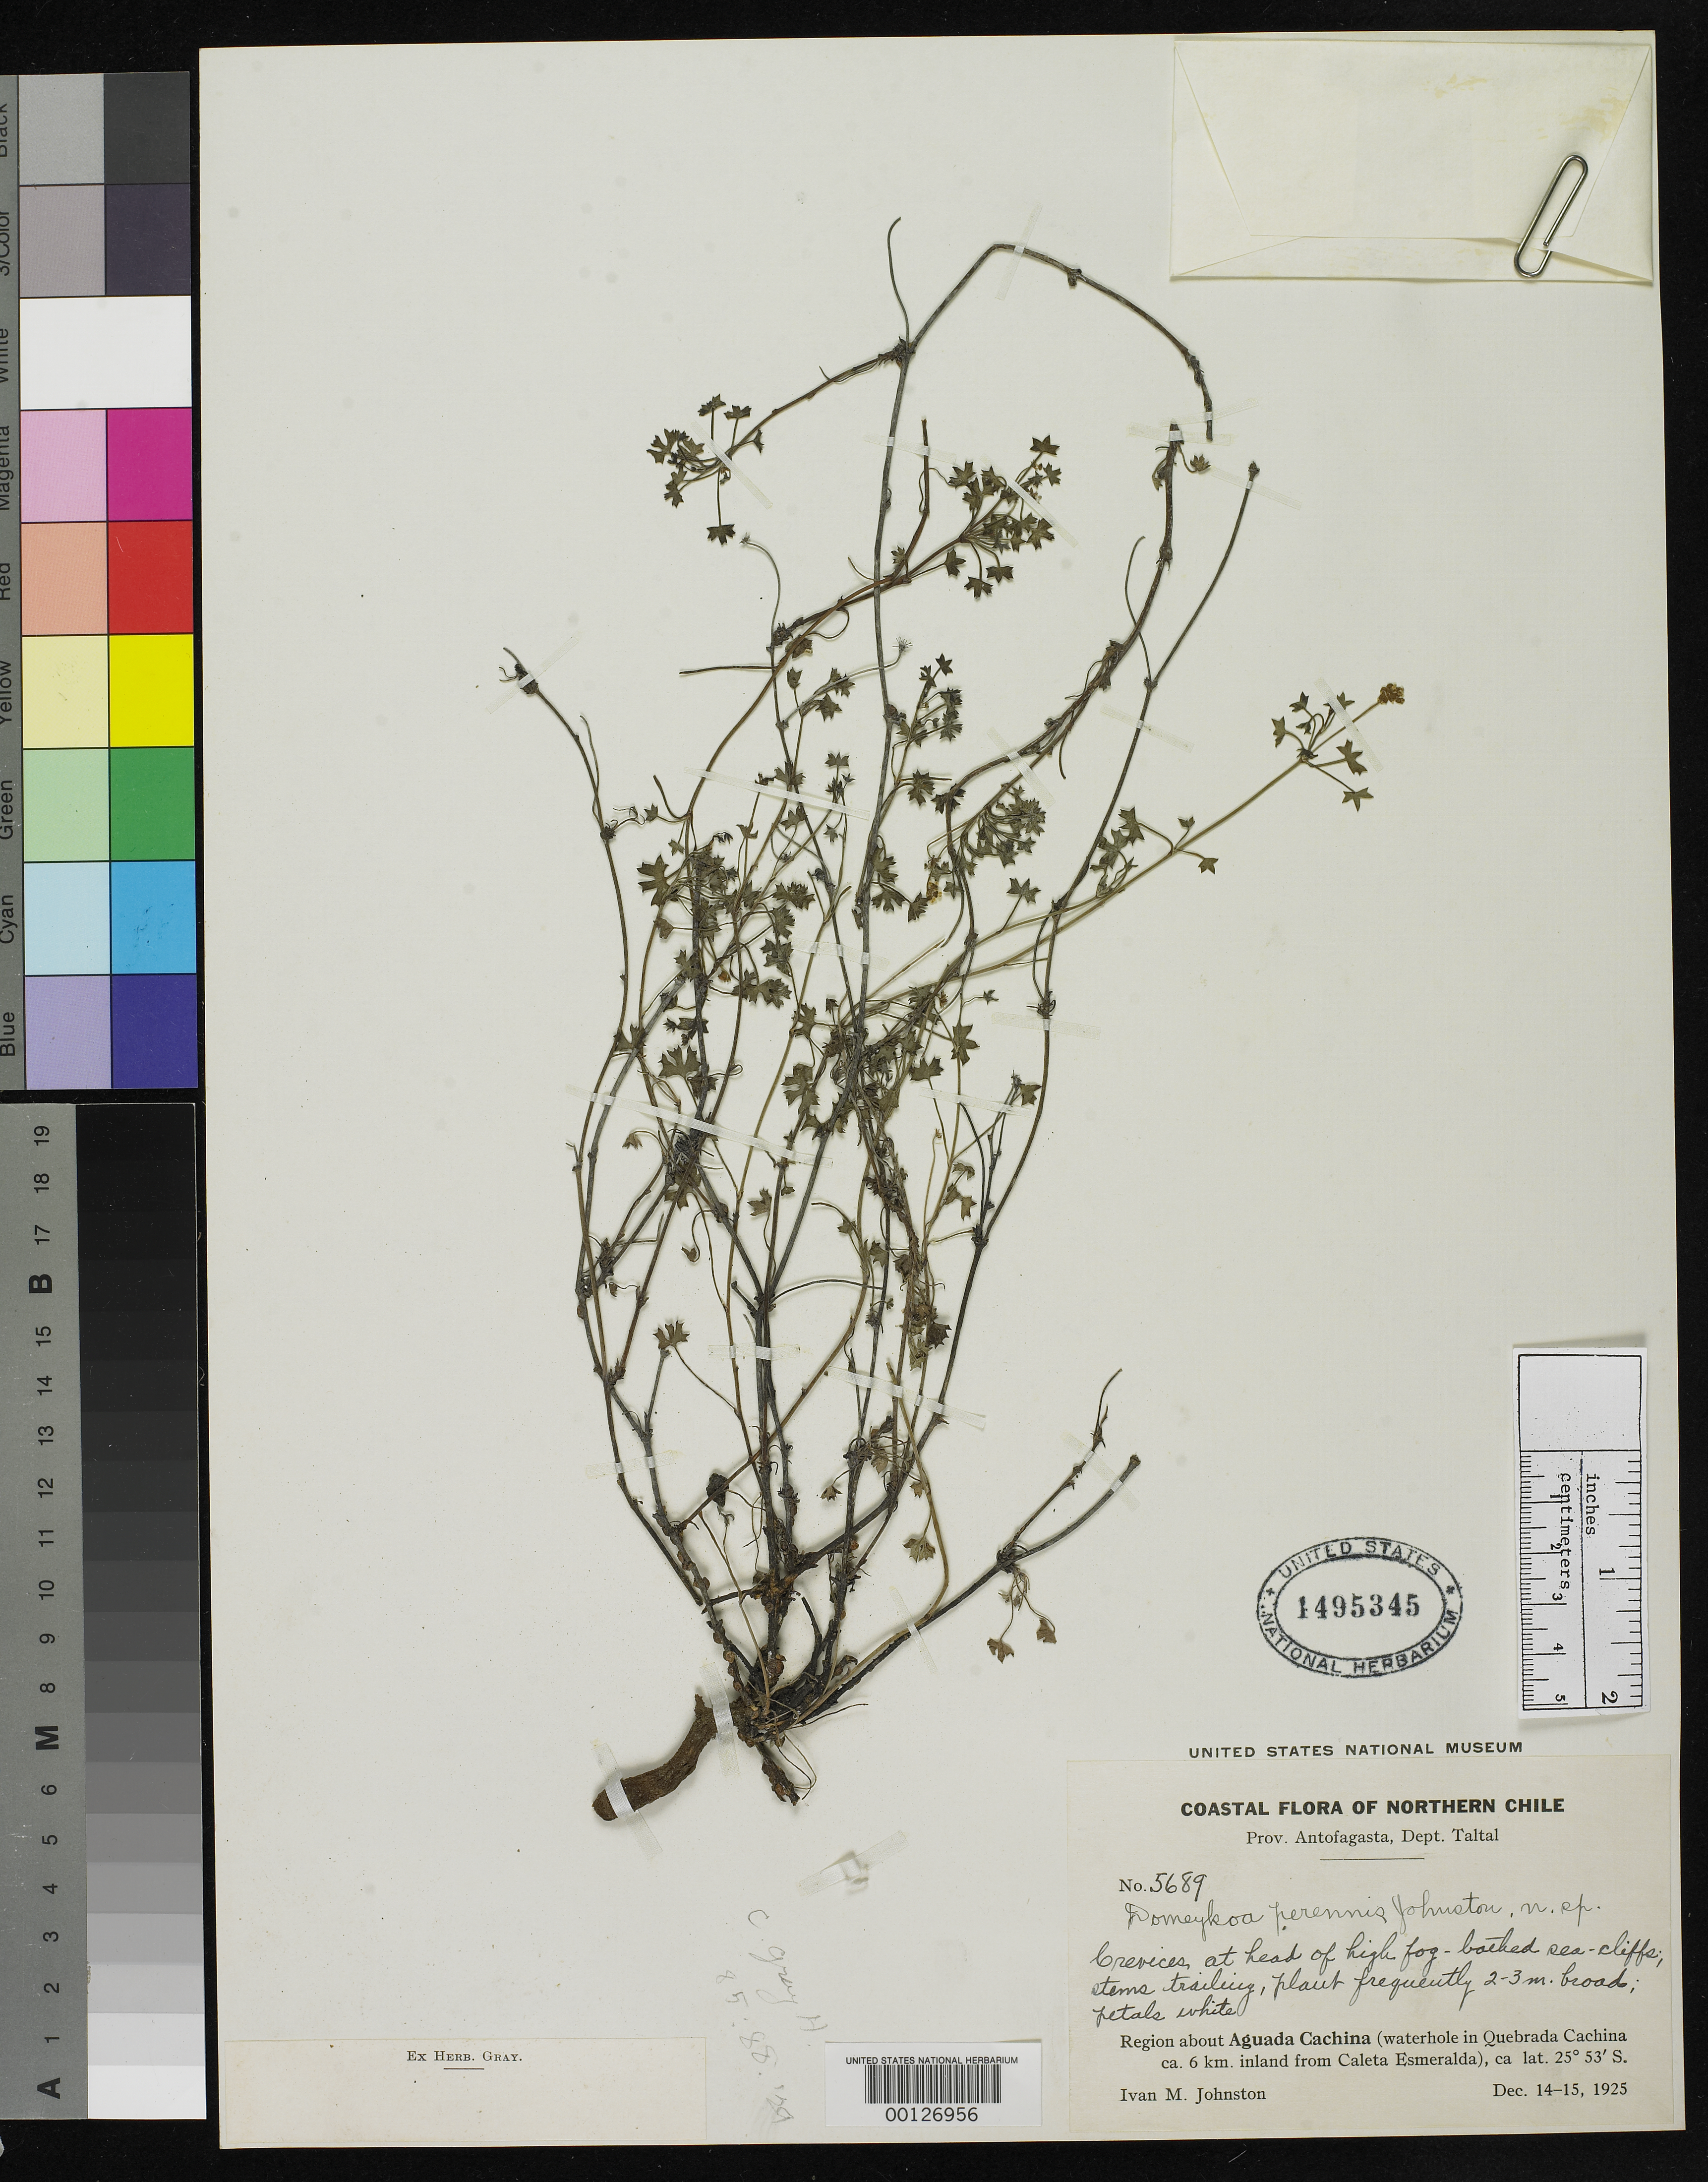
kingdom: Plantae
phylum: Tracheophyta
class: Magnoliopsida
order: Apiales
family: Apiaceae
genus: Domeykoa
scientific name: Domeykoa perennis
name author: I.M. Johnst.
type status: Isotype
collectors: I.M. Johnston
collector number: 5689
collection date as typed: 14 Dec 1925 to 15 Dec 1925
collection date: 1925-12-14/1925-12-15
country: Chile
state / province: Antofagasta (II)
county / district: Taltal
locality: Near Aguada Cachina.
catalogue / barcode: US 1495345